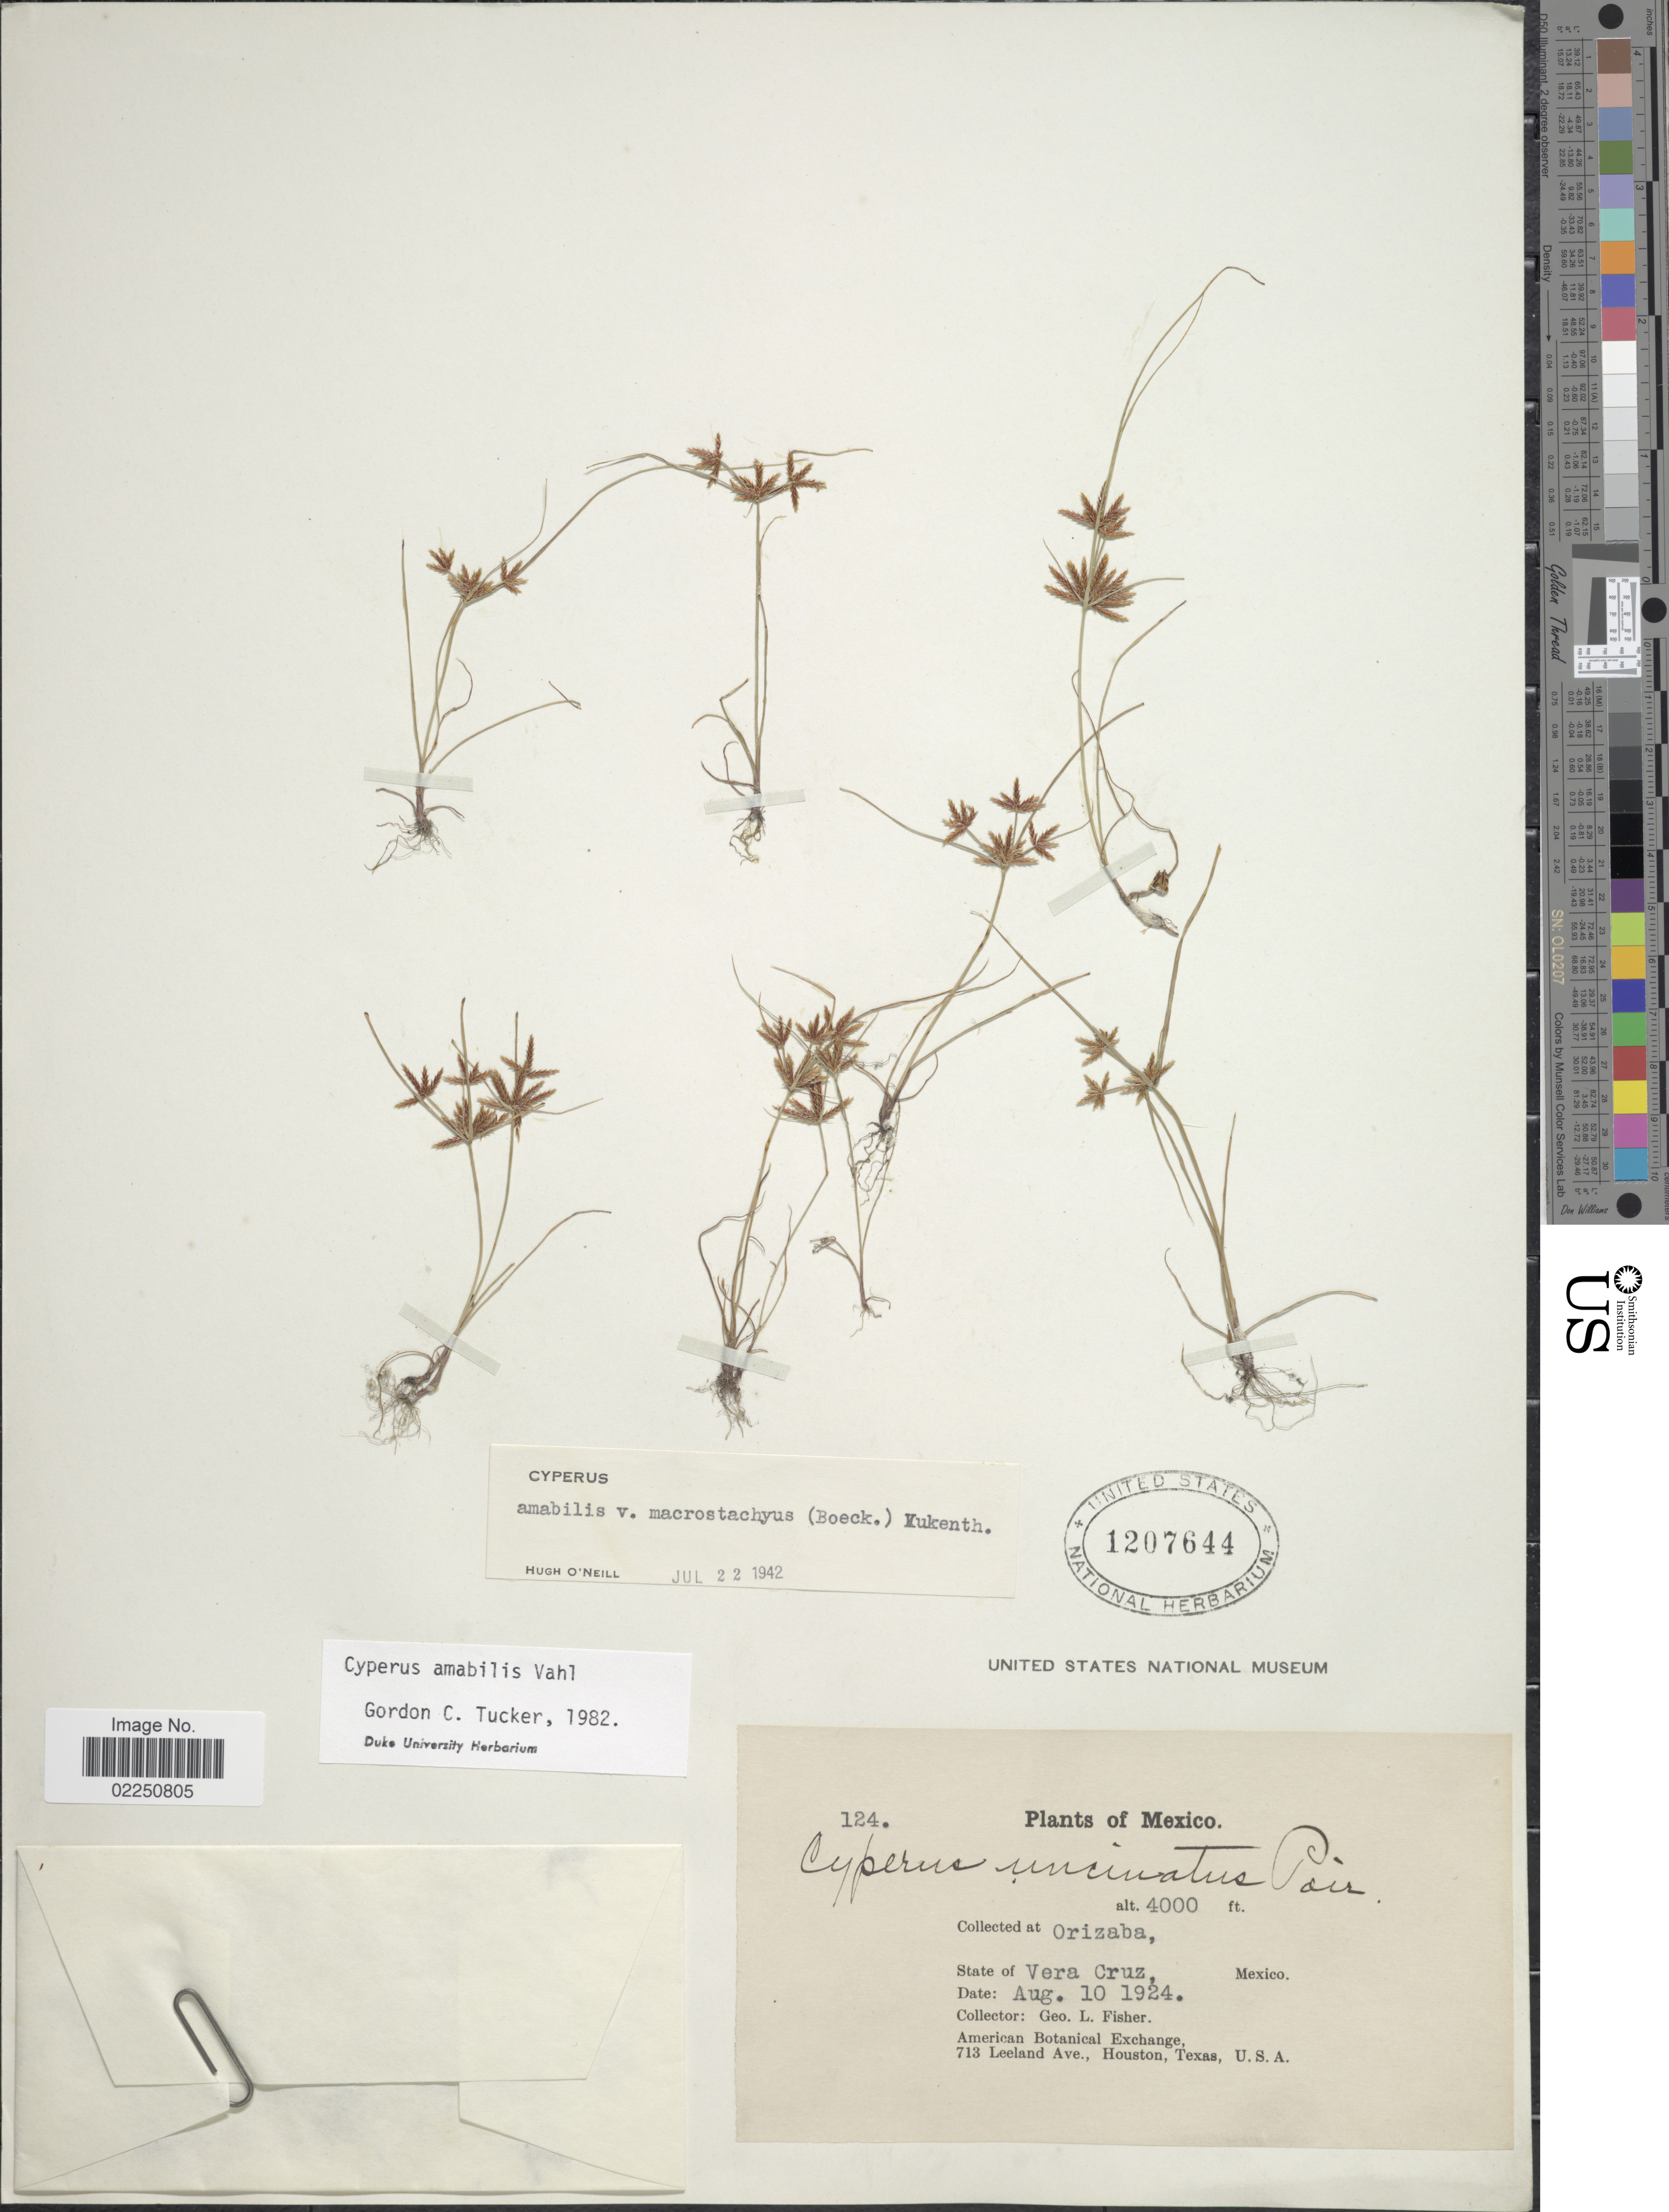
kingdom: Plantae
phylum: Tracheophyta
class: Liliopsida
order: Poales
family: Cyperaceae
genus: Cyperus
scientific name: Cyperus amabilis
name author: Vahl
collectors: G. L. Fisher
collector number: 124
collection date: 1924-08-10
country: Mexico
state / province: Veracruz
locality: Orizaba, State of Vera Cruz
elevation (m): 1219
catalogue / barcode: US 1207644